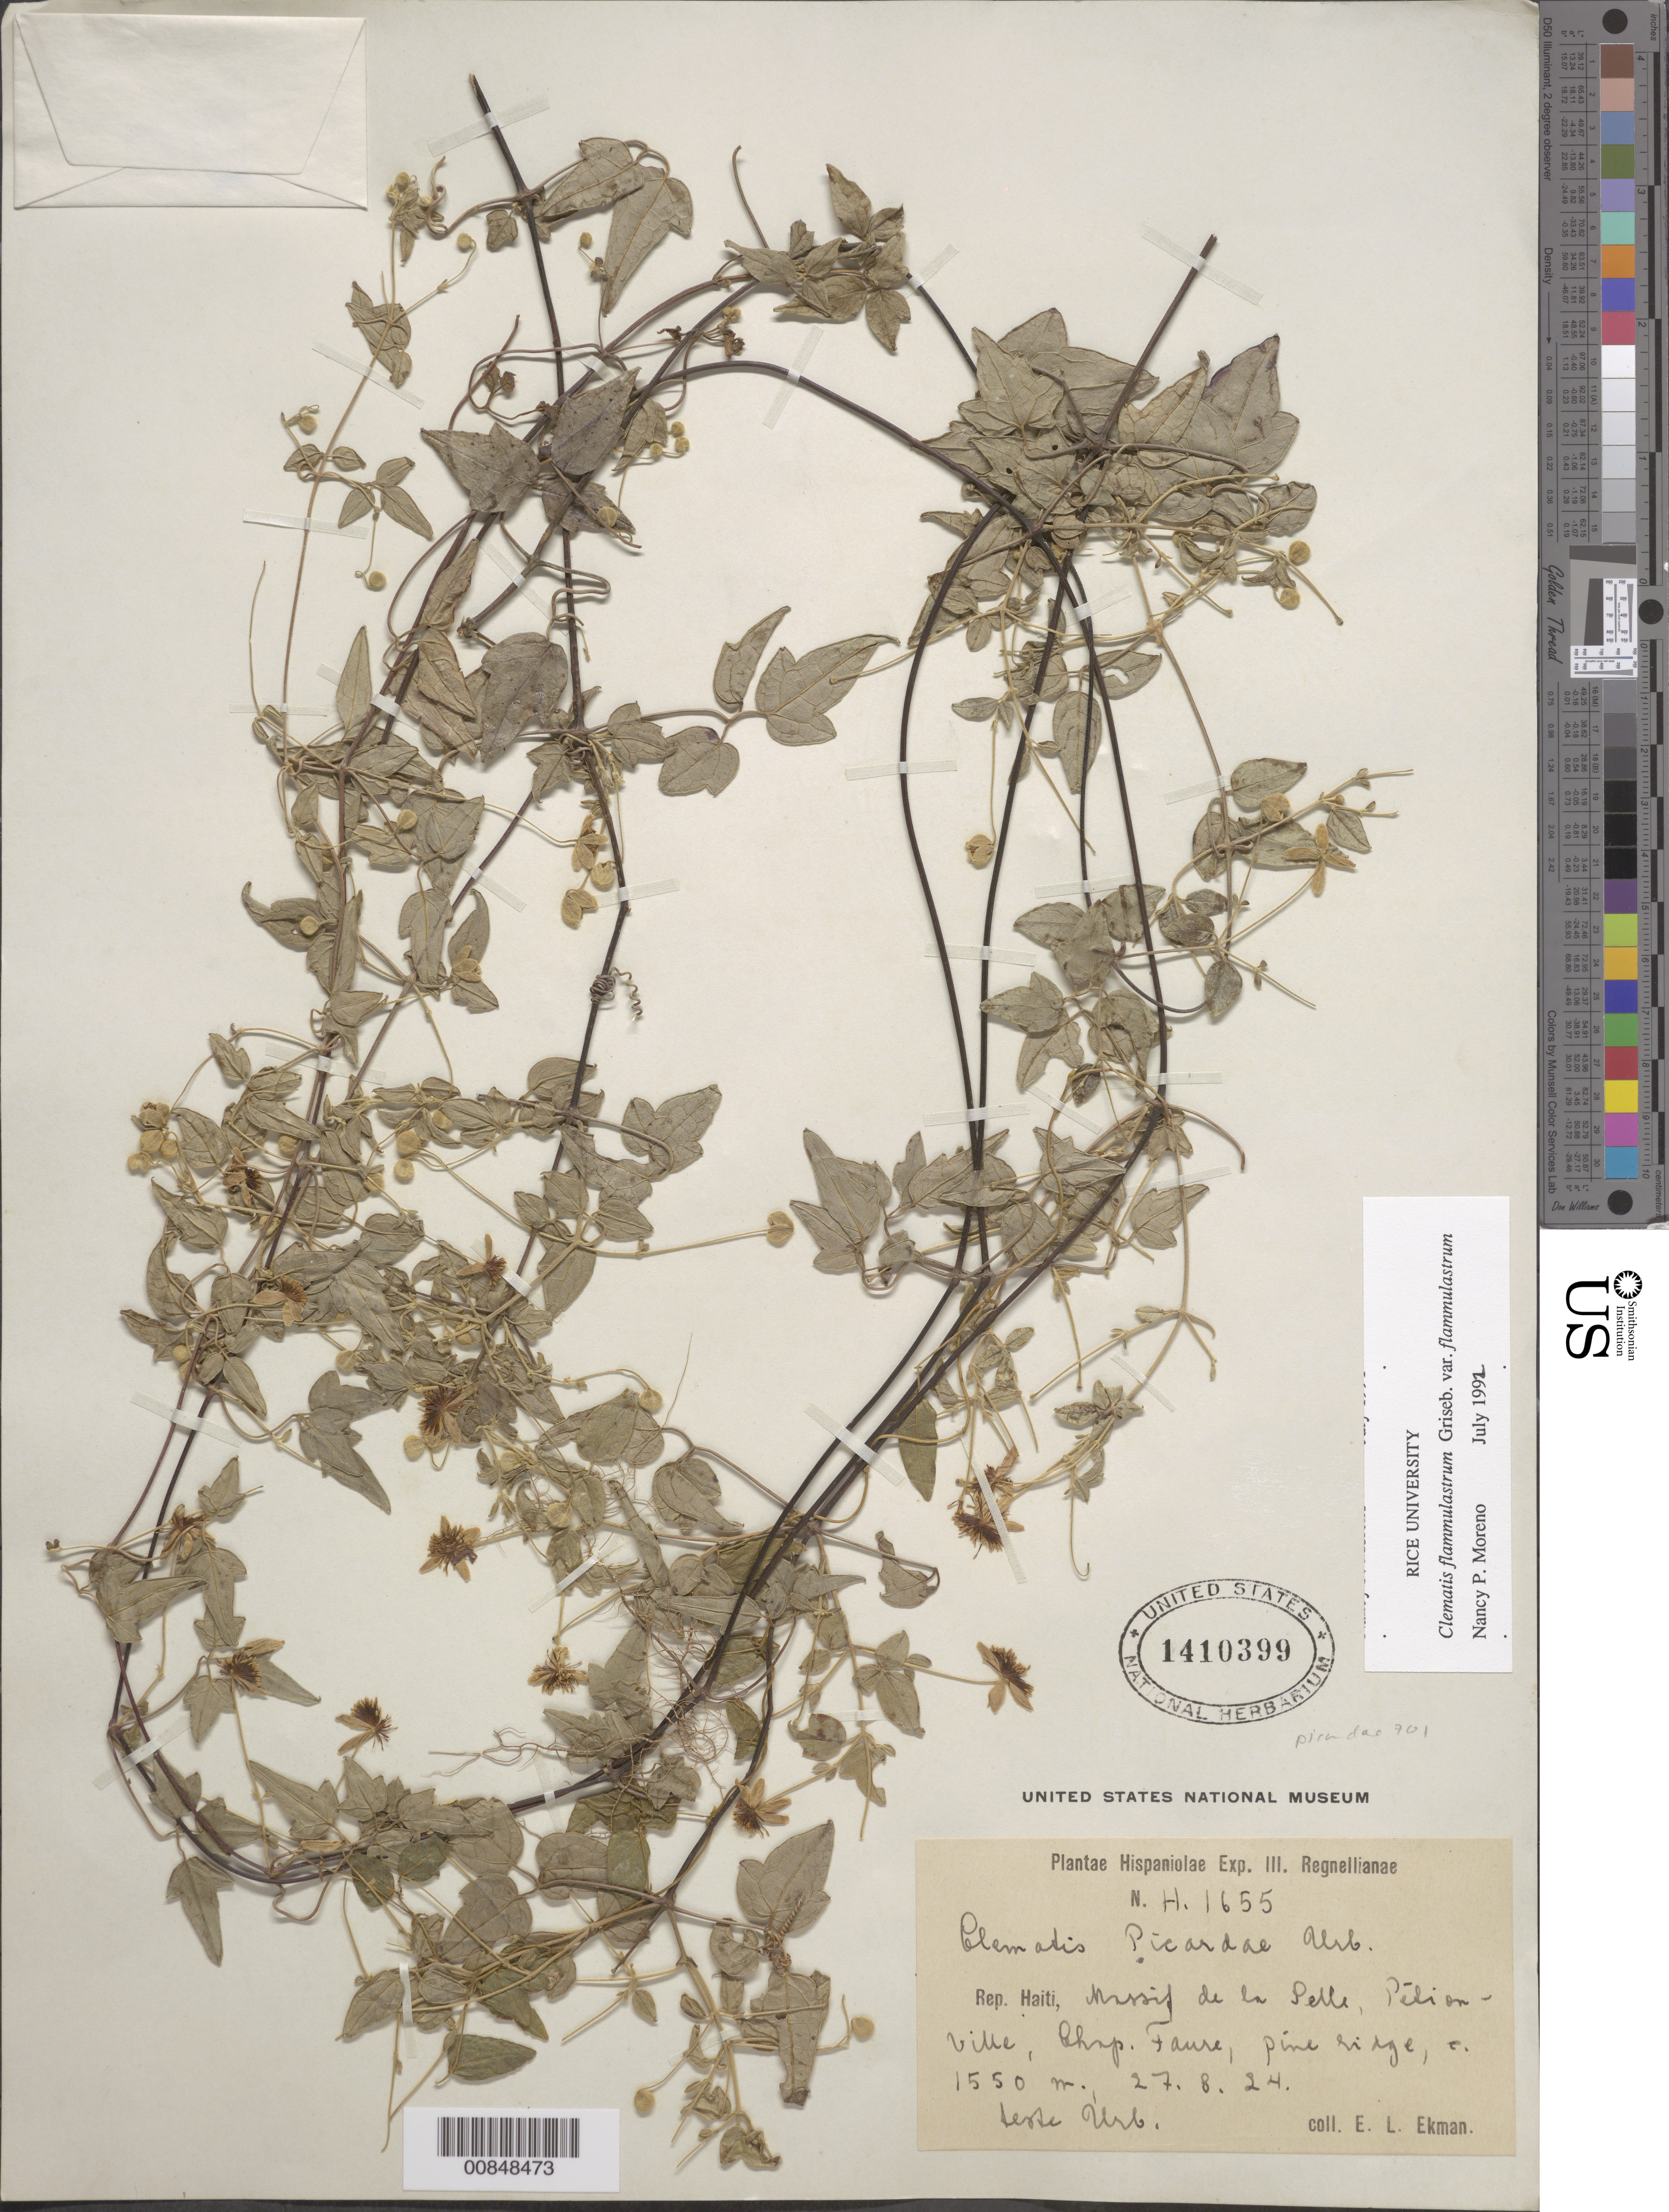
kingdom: Plantae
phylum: Tracheophyta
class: Magnoliopsida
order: Ranunculales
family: Ranunculaceae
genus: Clematis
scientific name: Clematis flammulastrum var. flammulastrum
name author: Griseb.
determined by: Moreno, N. P.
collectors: E. L. Ekman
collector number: H 1655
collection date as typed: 27 Aug 1924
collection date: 1924-08-27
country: Haiti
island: Hispaniola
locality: Massif de la Selle, Pétionville, Chap. Faure.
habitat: Pine ridge.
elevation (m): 1550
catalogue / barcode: US 1410399